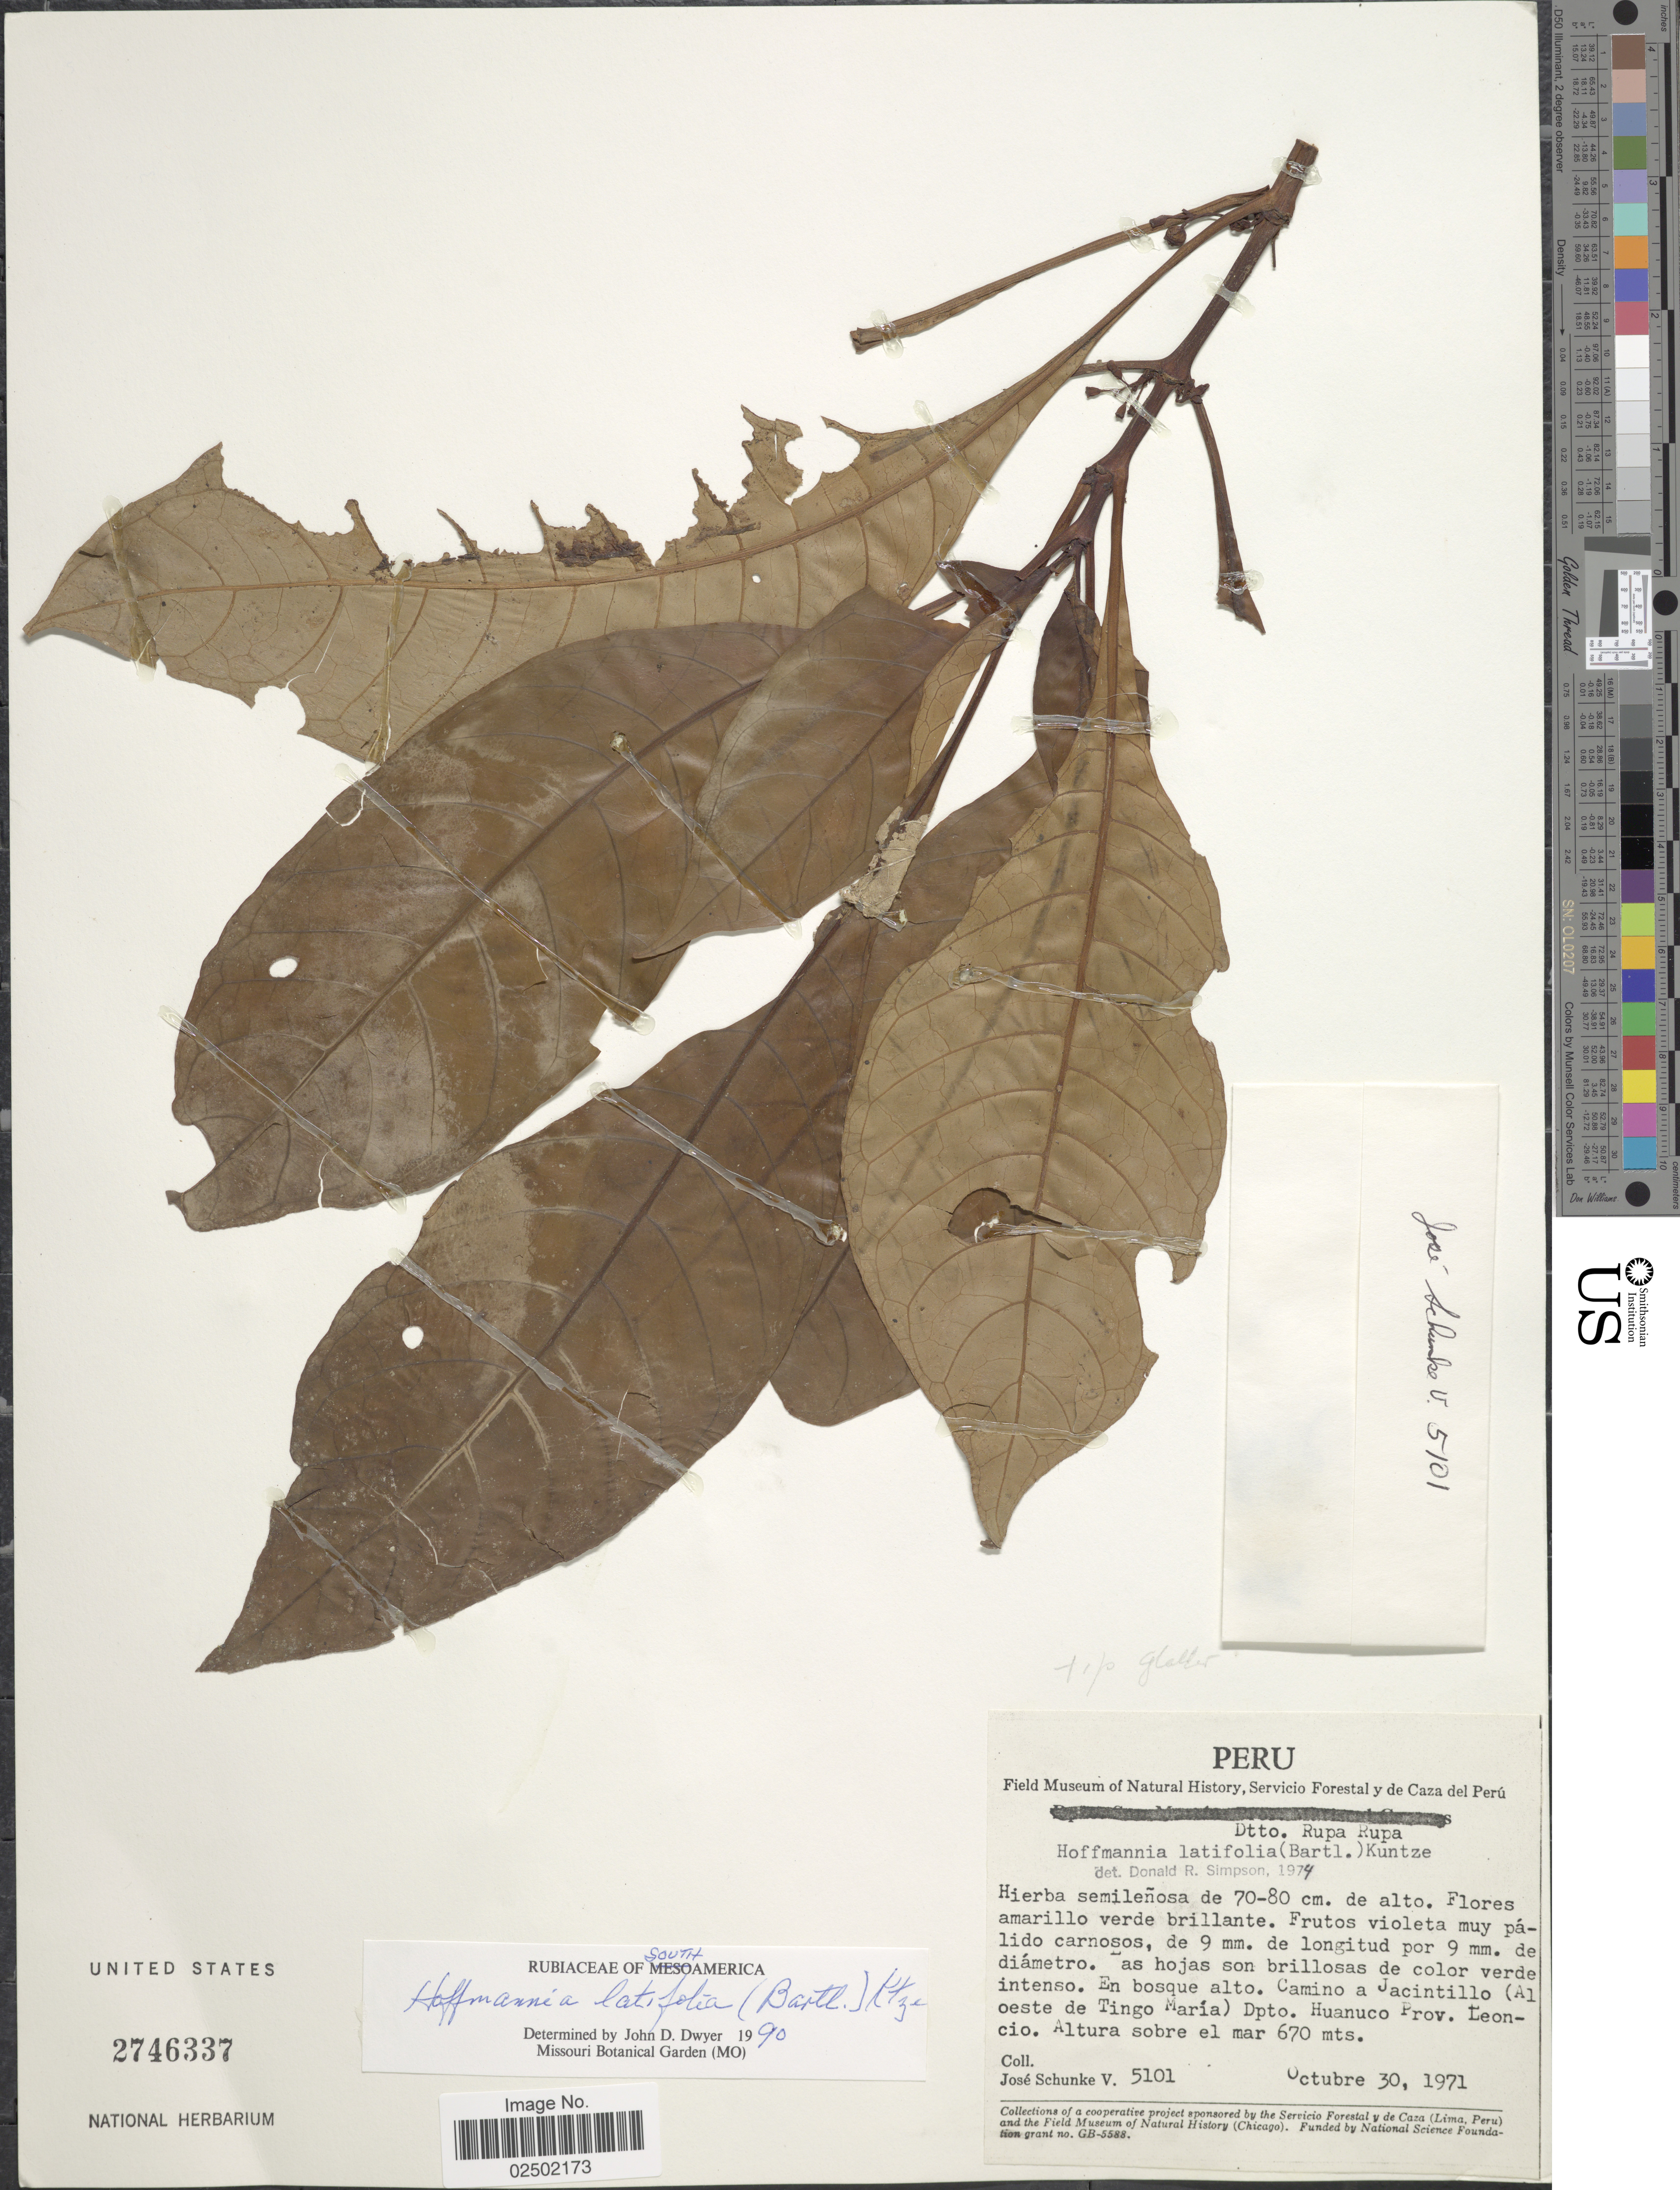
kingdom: Plantae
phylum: Tracheophyta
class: Magnoliopsida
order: Gentianales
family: Rubiaceae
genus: Hoffmannia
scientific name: Hoffmannia latifolia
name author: (Bartl.) Kuntze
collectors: J. Schunke Vigo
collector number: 5101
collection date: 1971-10-30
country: Peru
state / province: Huánuco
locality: Camino a Jacintillo (Al oeste de Tingo Maria) Prov. Leoncio, Dtto. Rupa Rupa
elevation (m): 670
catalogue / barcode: US 2746337